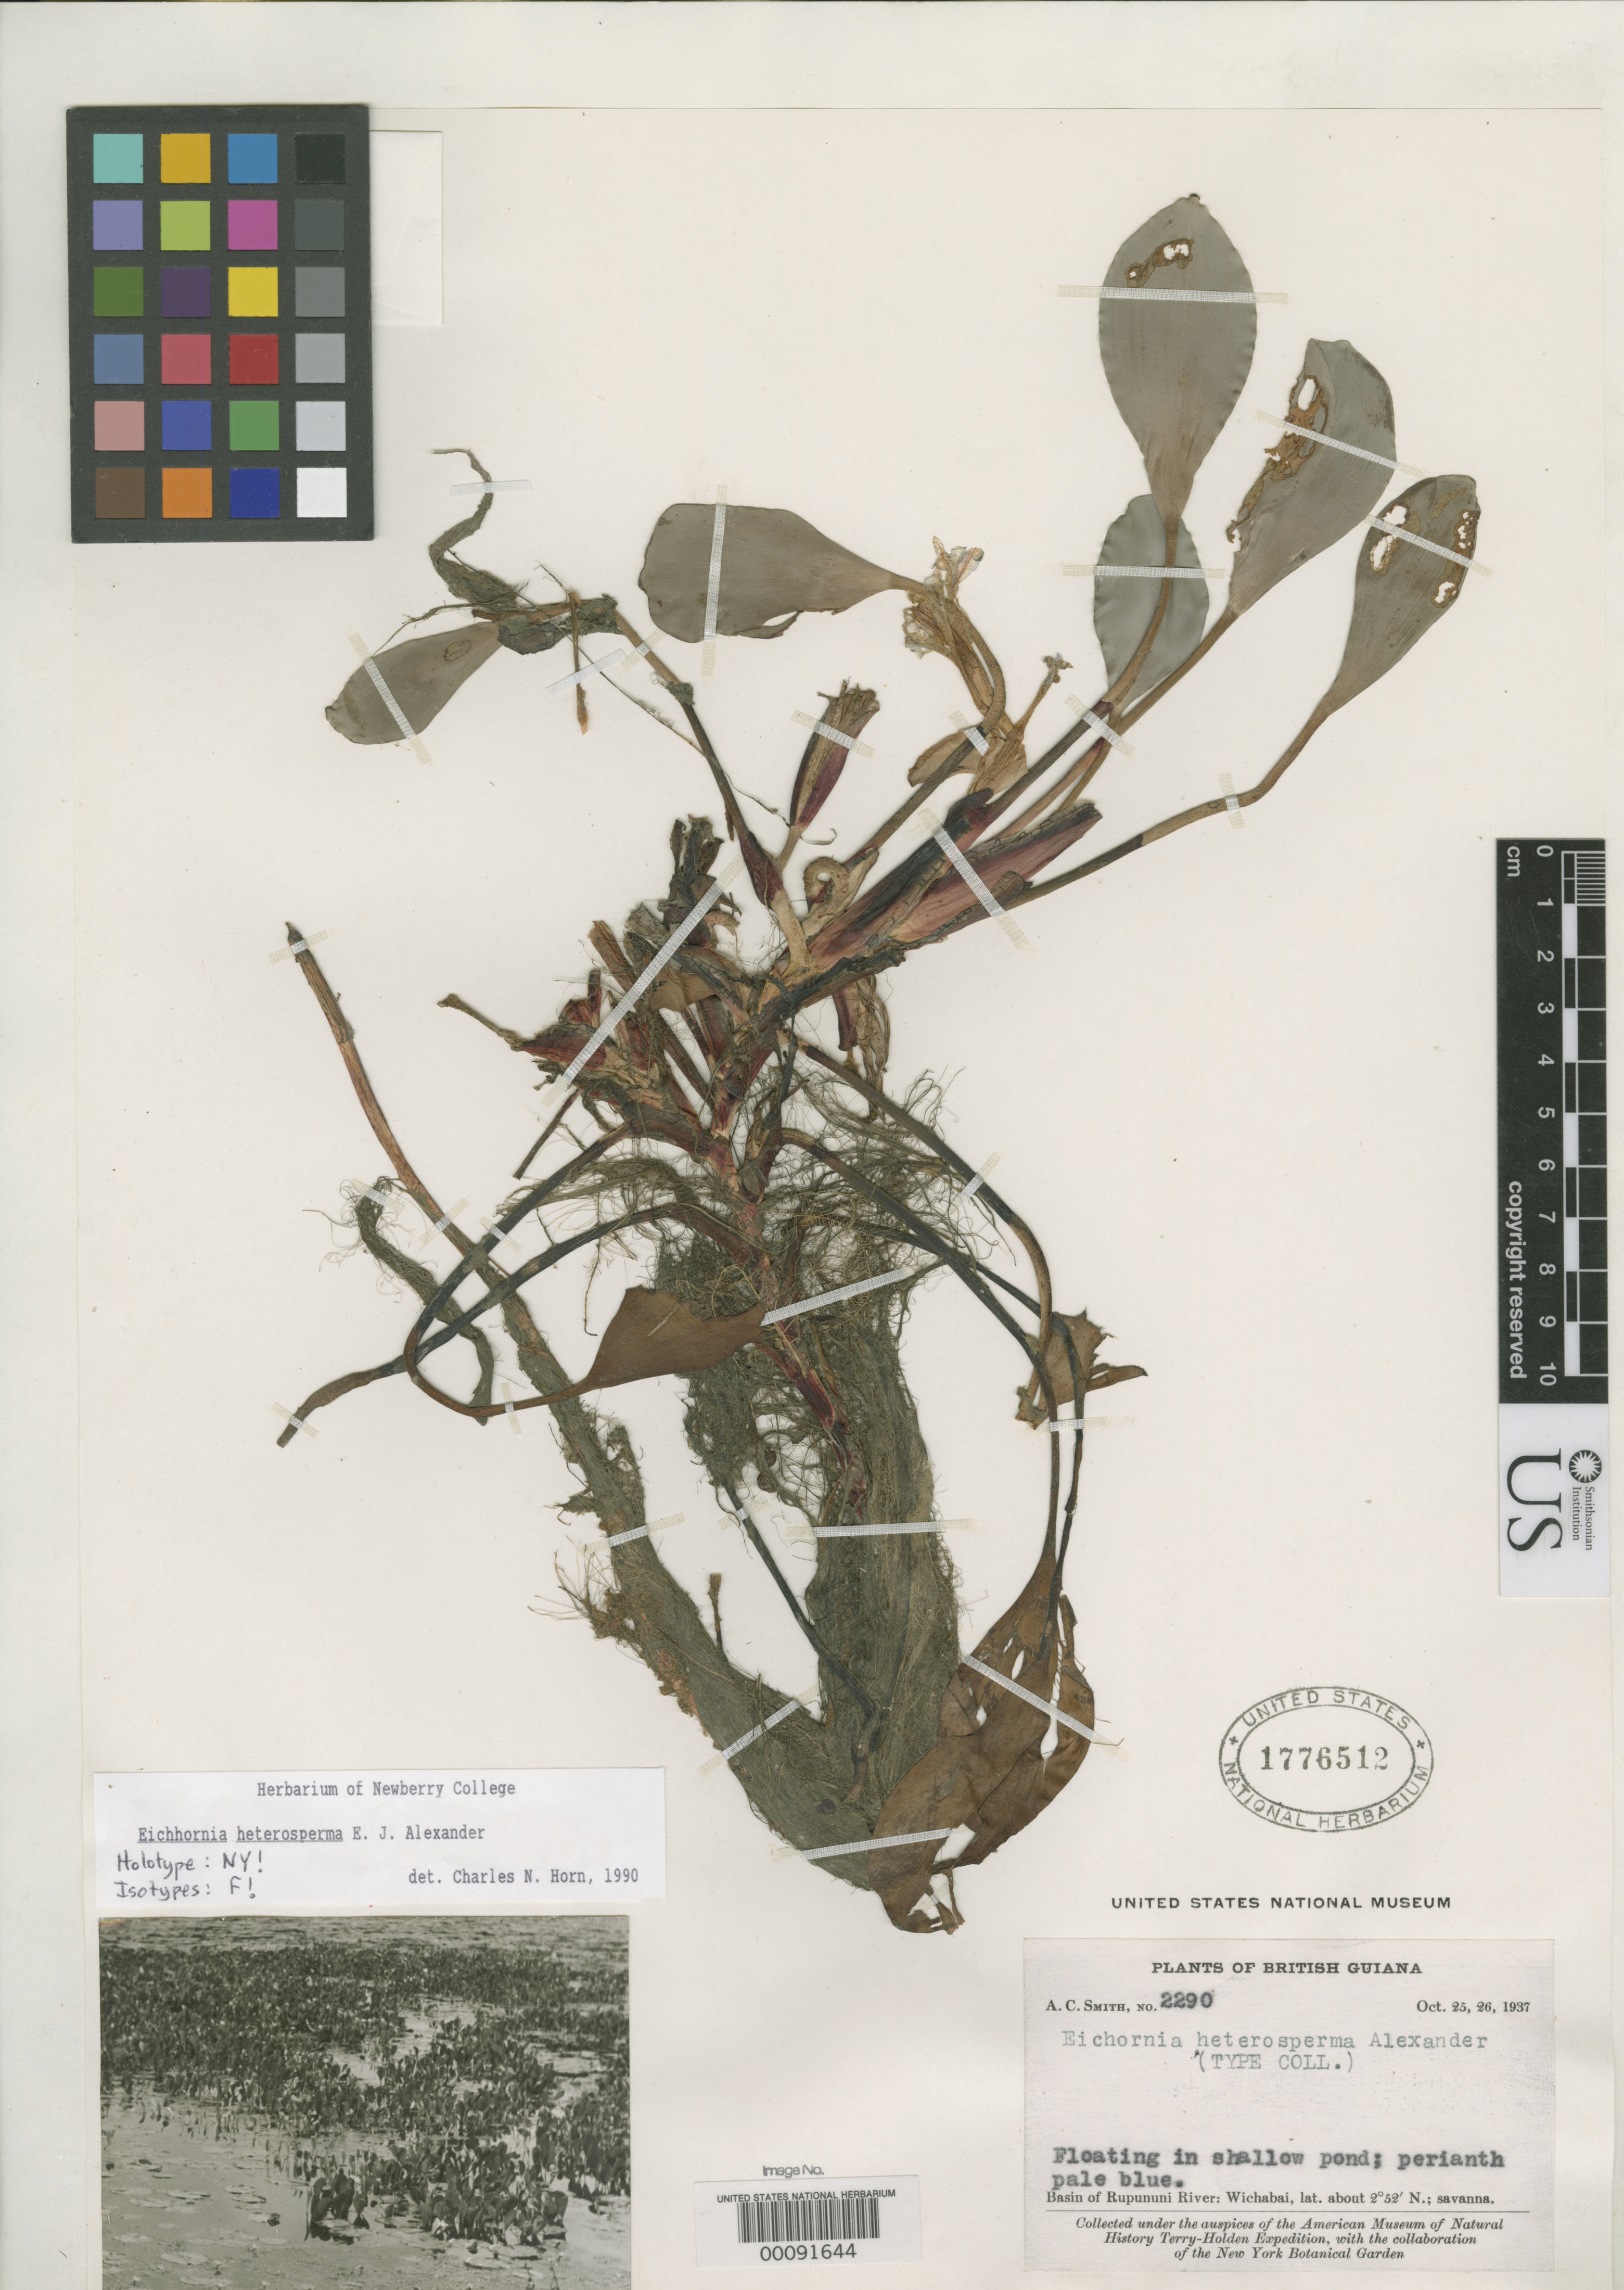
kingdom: Plantae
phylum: Tracheophyta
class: Liliopsida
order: Commelinales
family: Pontederiaceae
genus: Eichhornia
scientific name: Eichhornia heterosperma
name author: Alexander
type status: Isotype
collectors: A. C. Smith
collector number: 2290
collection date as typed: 26 Oct 1937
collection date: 1937-10-26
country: Guyana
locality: Near Wichabai, basin of Rupununi River.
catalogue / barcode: US 1776512